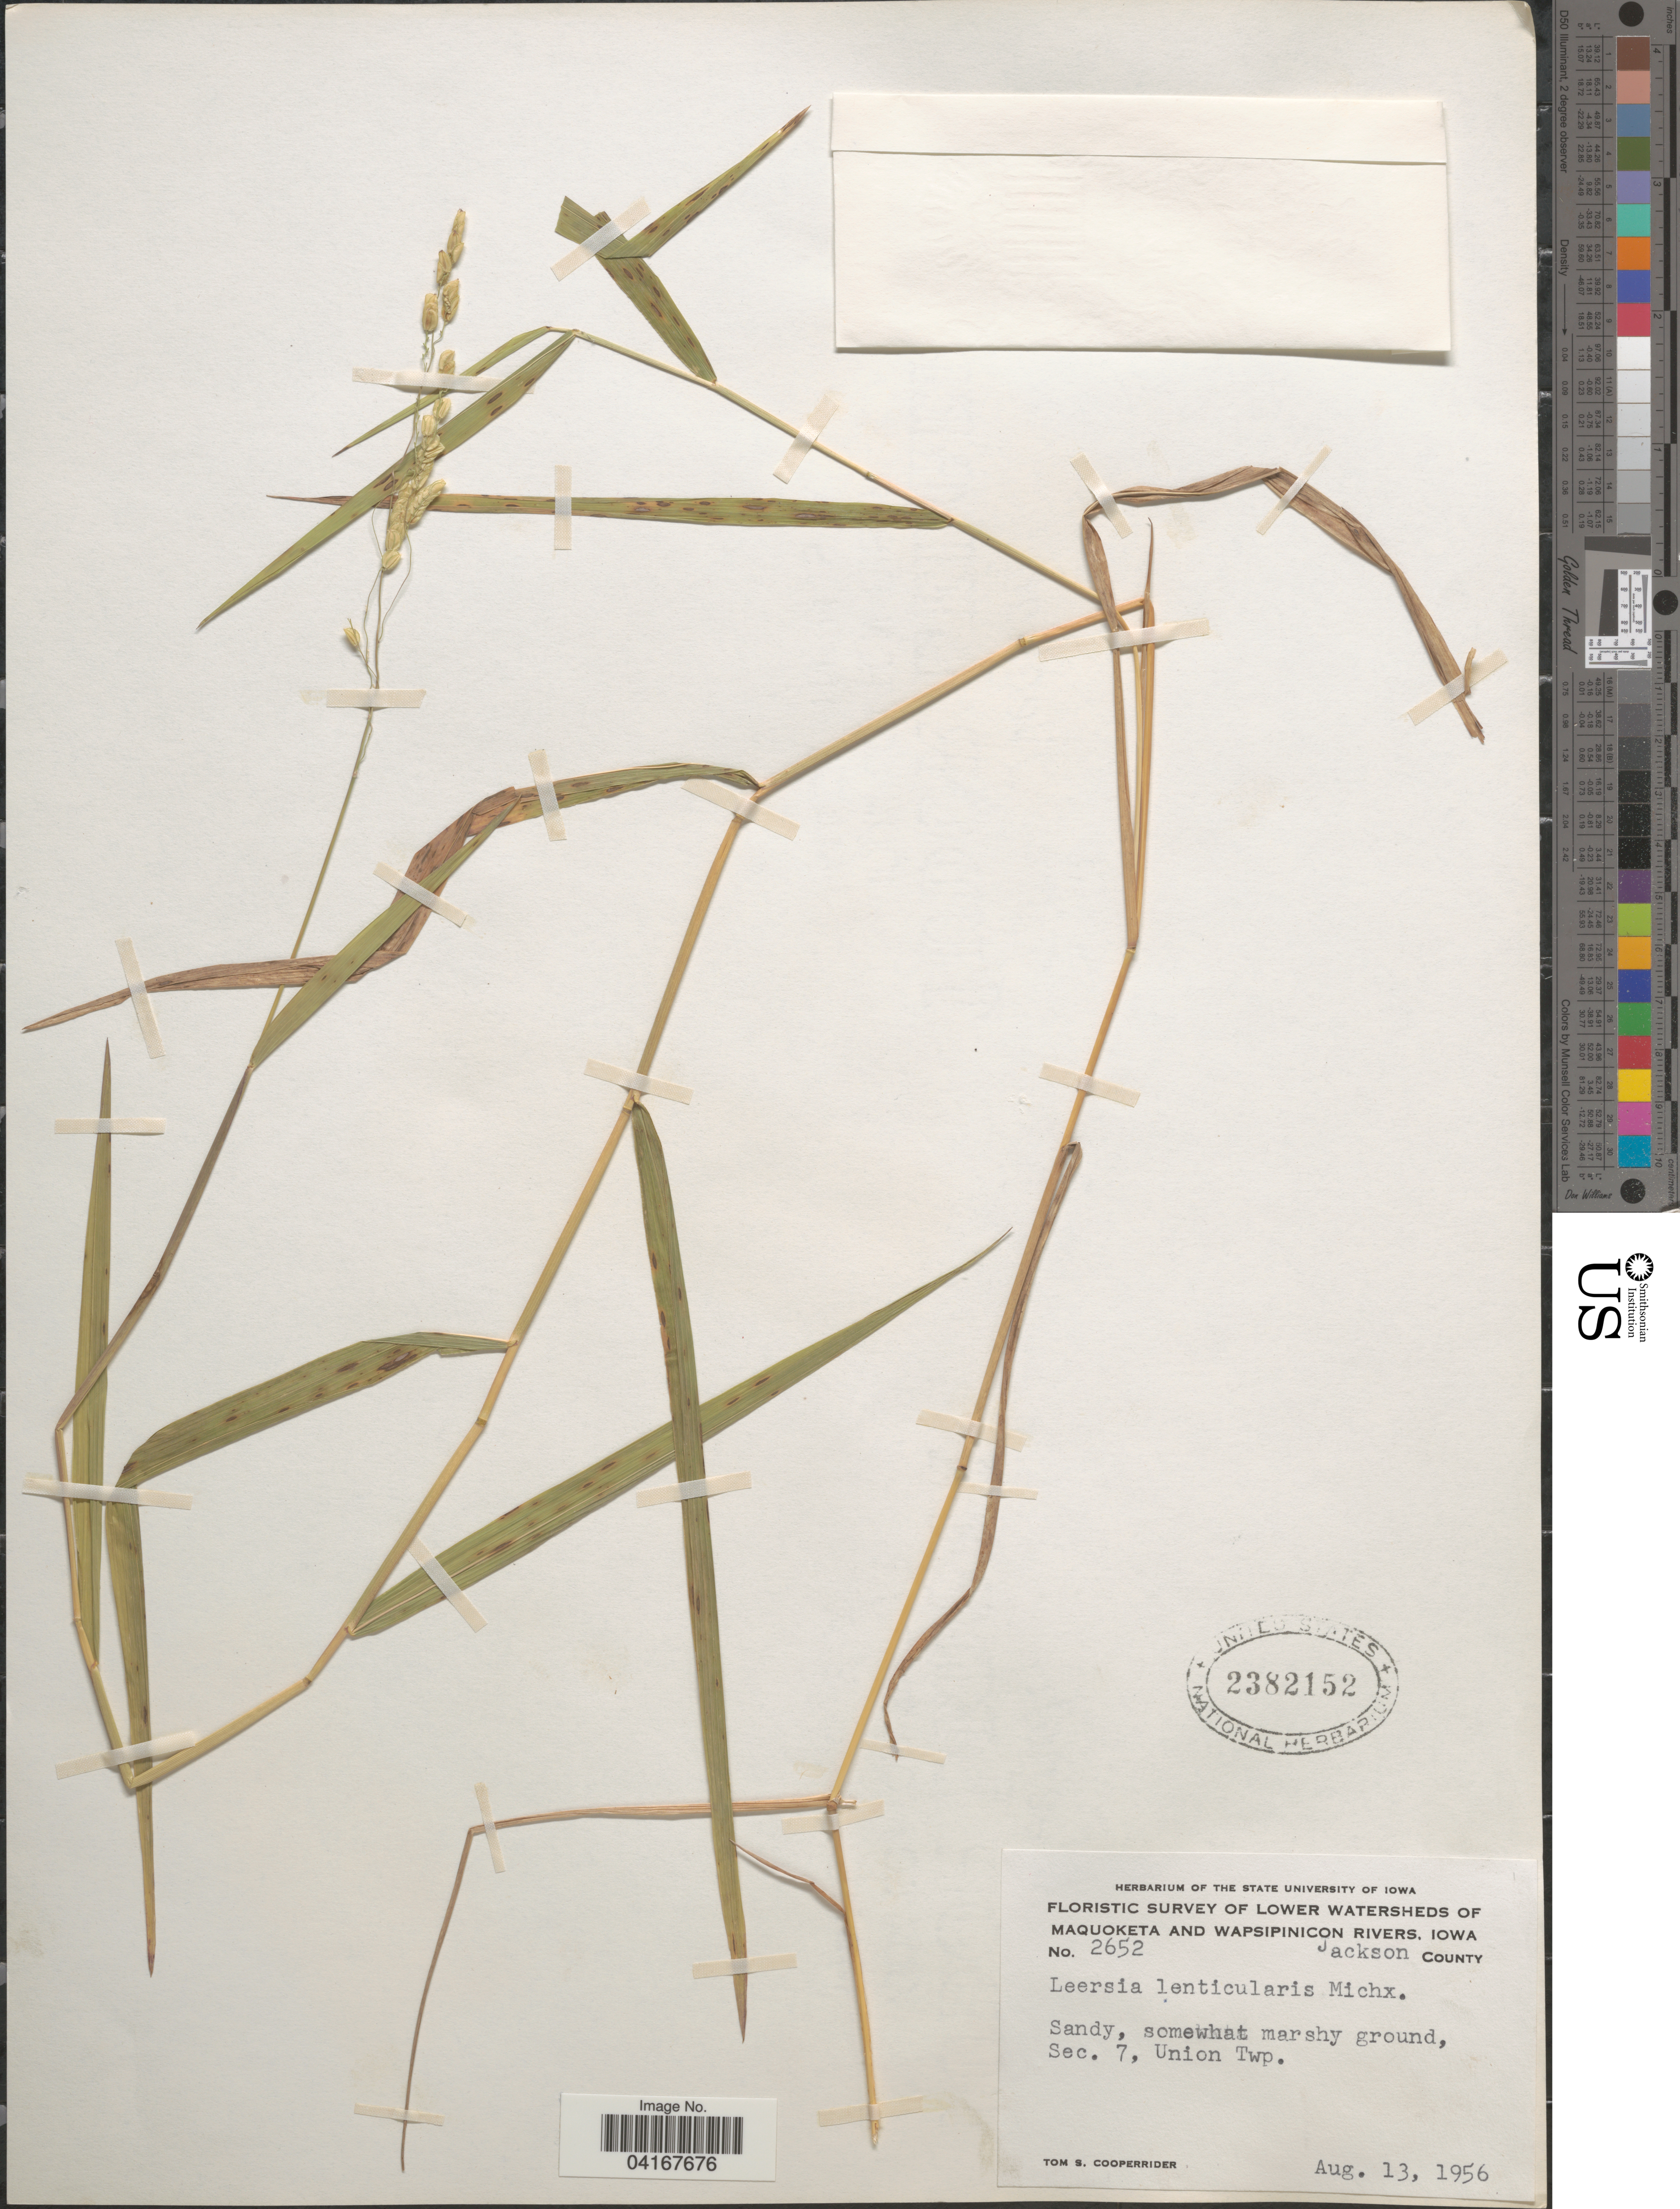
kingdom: Plantae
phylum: Tracheophyta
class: Liliopsida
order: Poales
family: Poaceae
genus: Leersia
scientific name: Leersia lenticularis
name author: Michx.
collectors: T. S. Cooperrider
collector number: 2652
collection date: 1956-08-13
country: United States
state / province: Iowa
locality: Floristic Survey of Lower Watersheds of Maquoketa and Wapsipinicon Rivers. Jackson County. Sec. 7, Union Twp.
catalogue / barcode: US 2382152